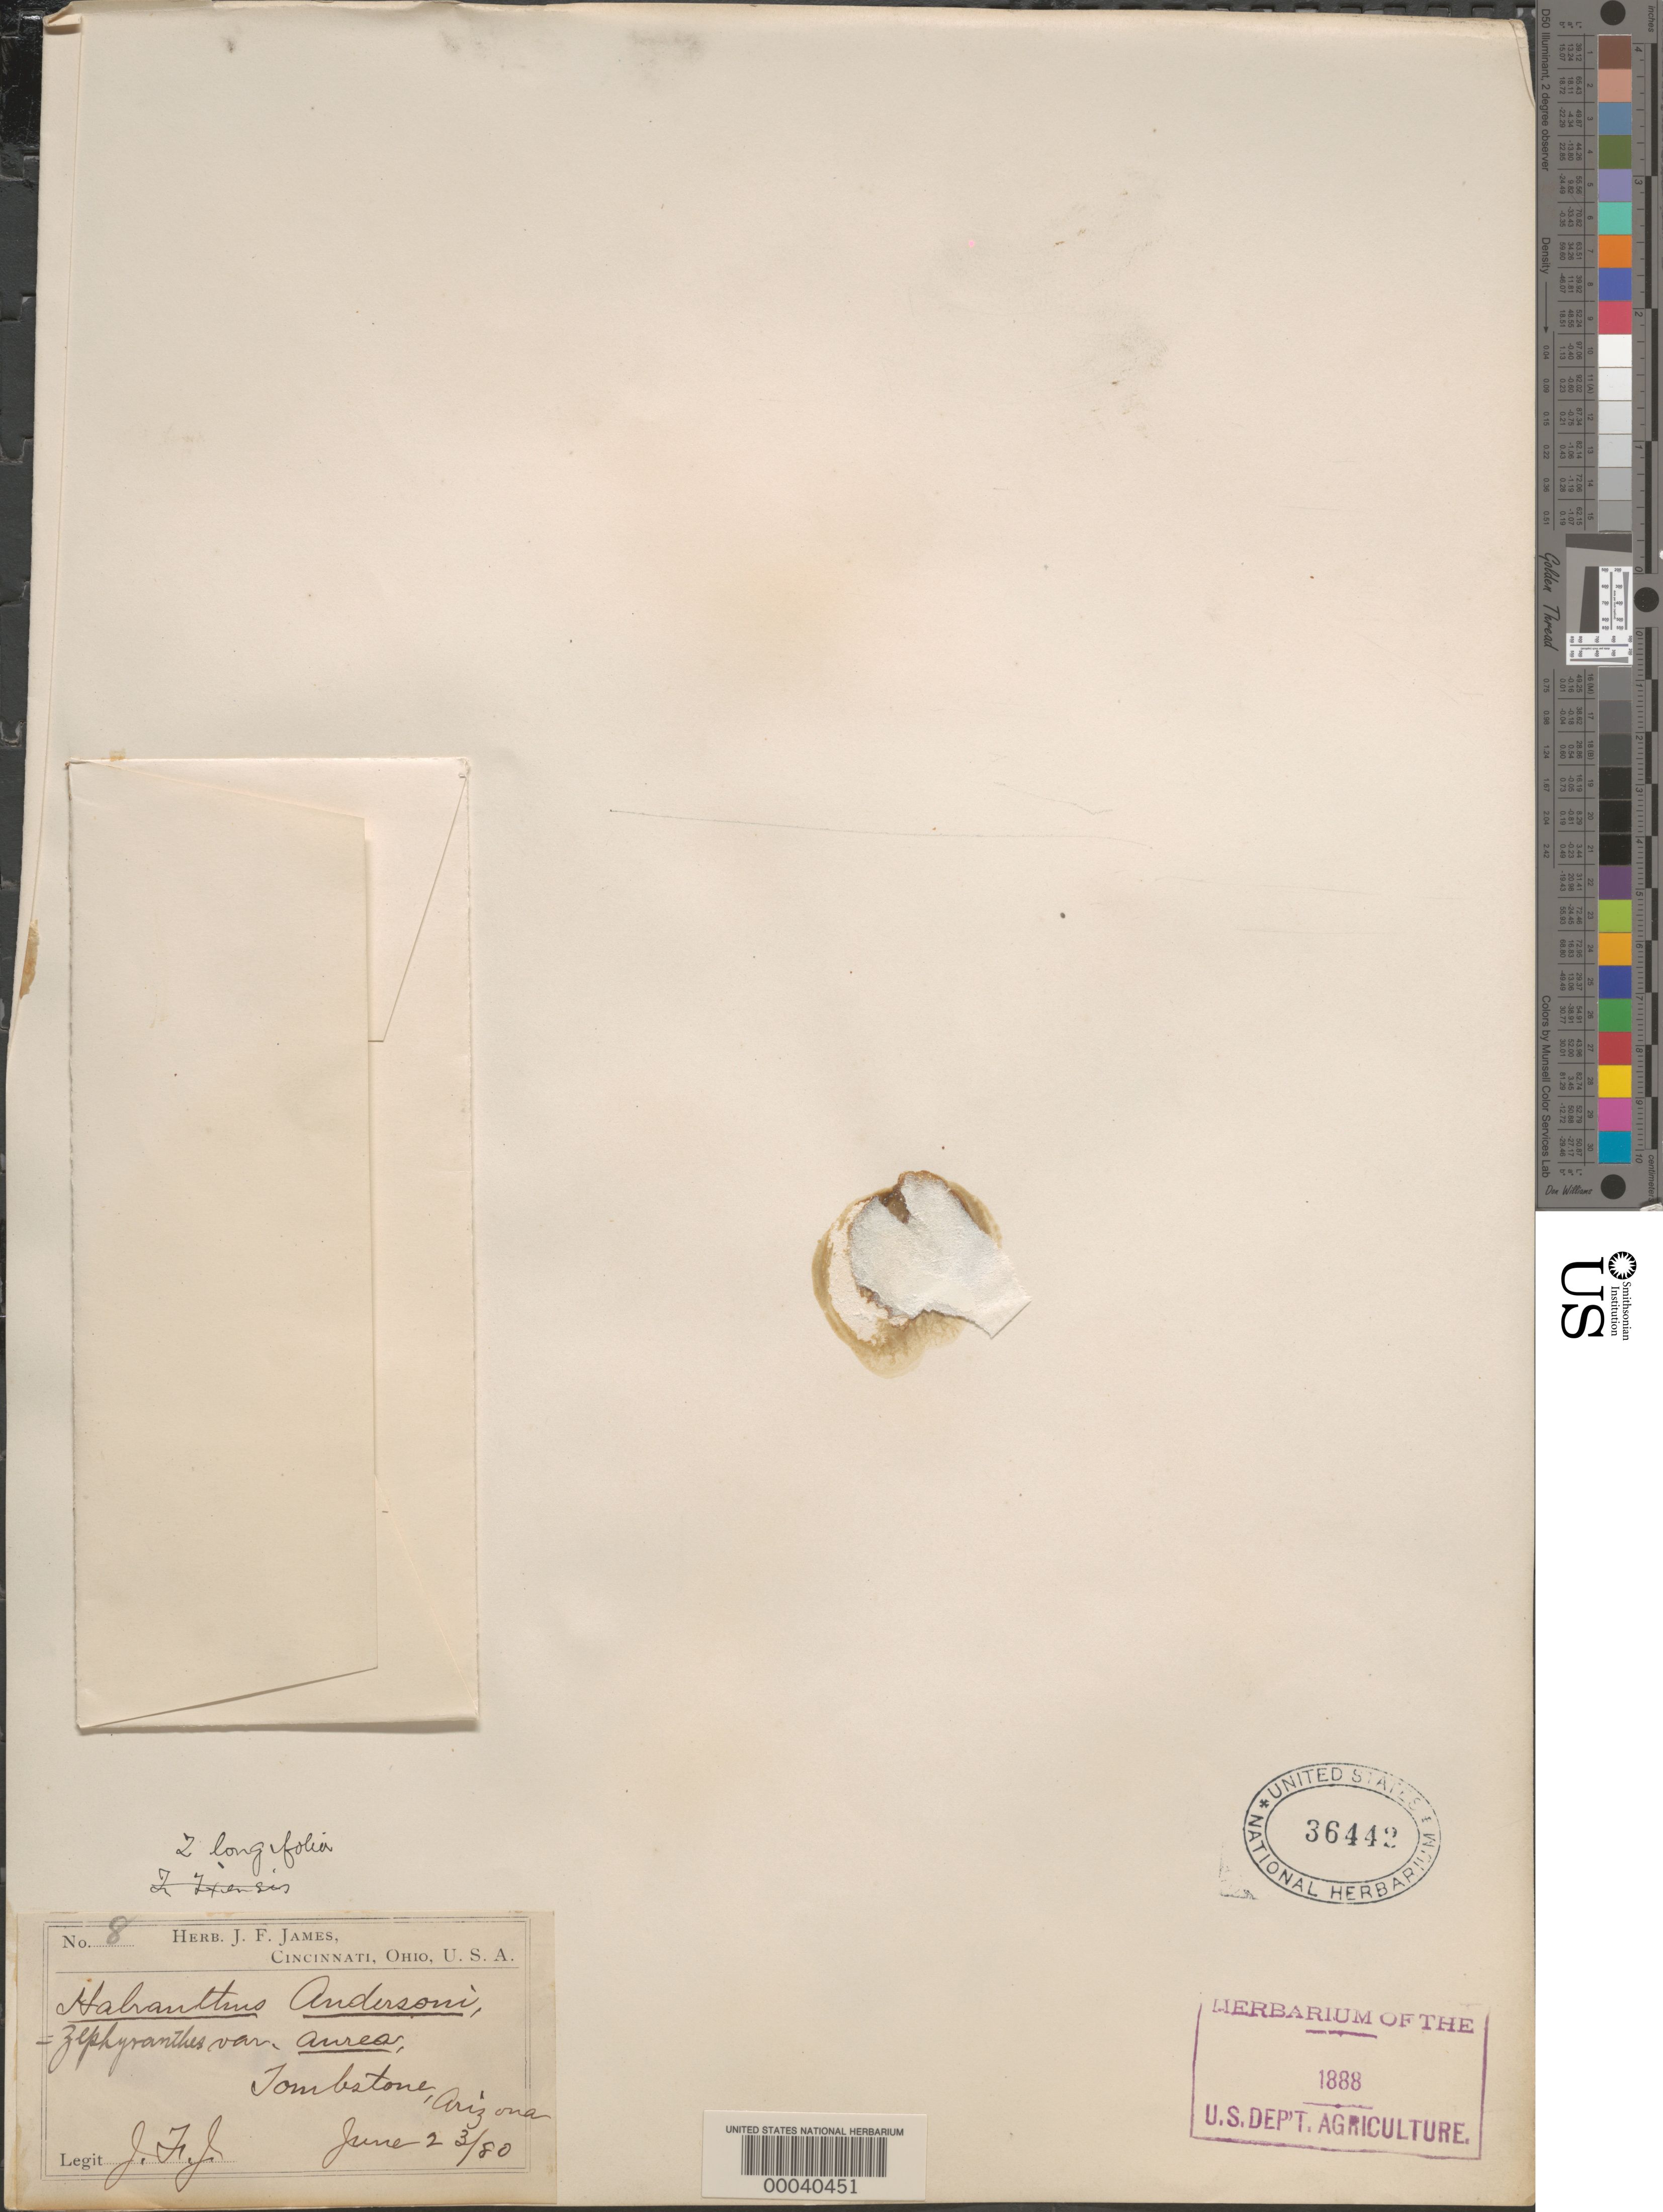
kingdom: Plantae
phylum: Tracheophyta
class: Liliopsida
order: Asparagales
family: Amaryllidaceae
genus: Zephyranthes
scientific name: Zephyranthes longifolia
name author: Hemsl.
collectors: J. James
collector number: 8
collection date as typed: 23 Jun 1880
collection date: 1880-06-23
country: United States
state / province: Arizona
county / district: Cochise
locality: Tombstone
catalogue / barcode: US 36442